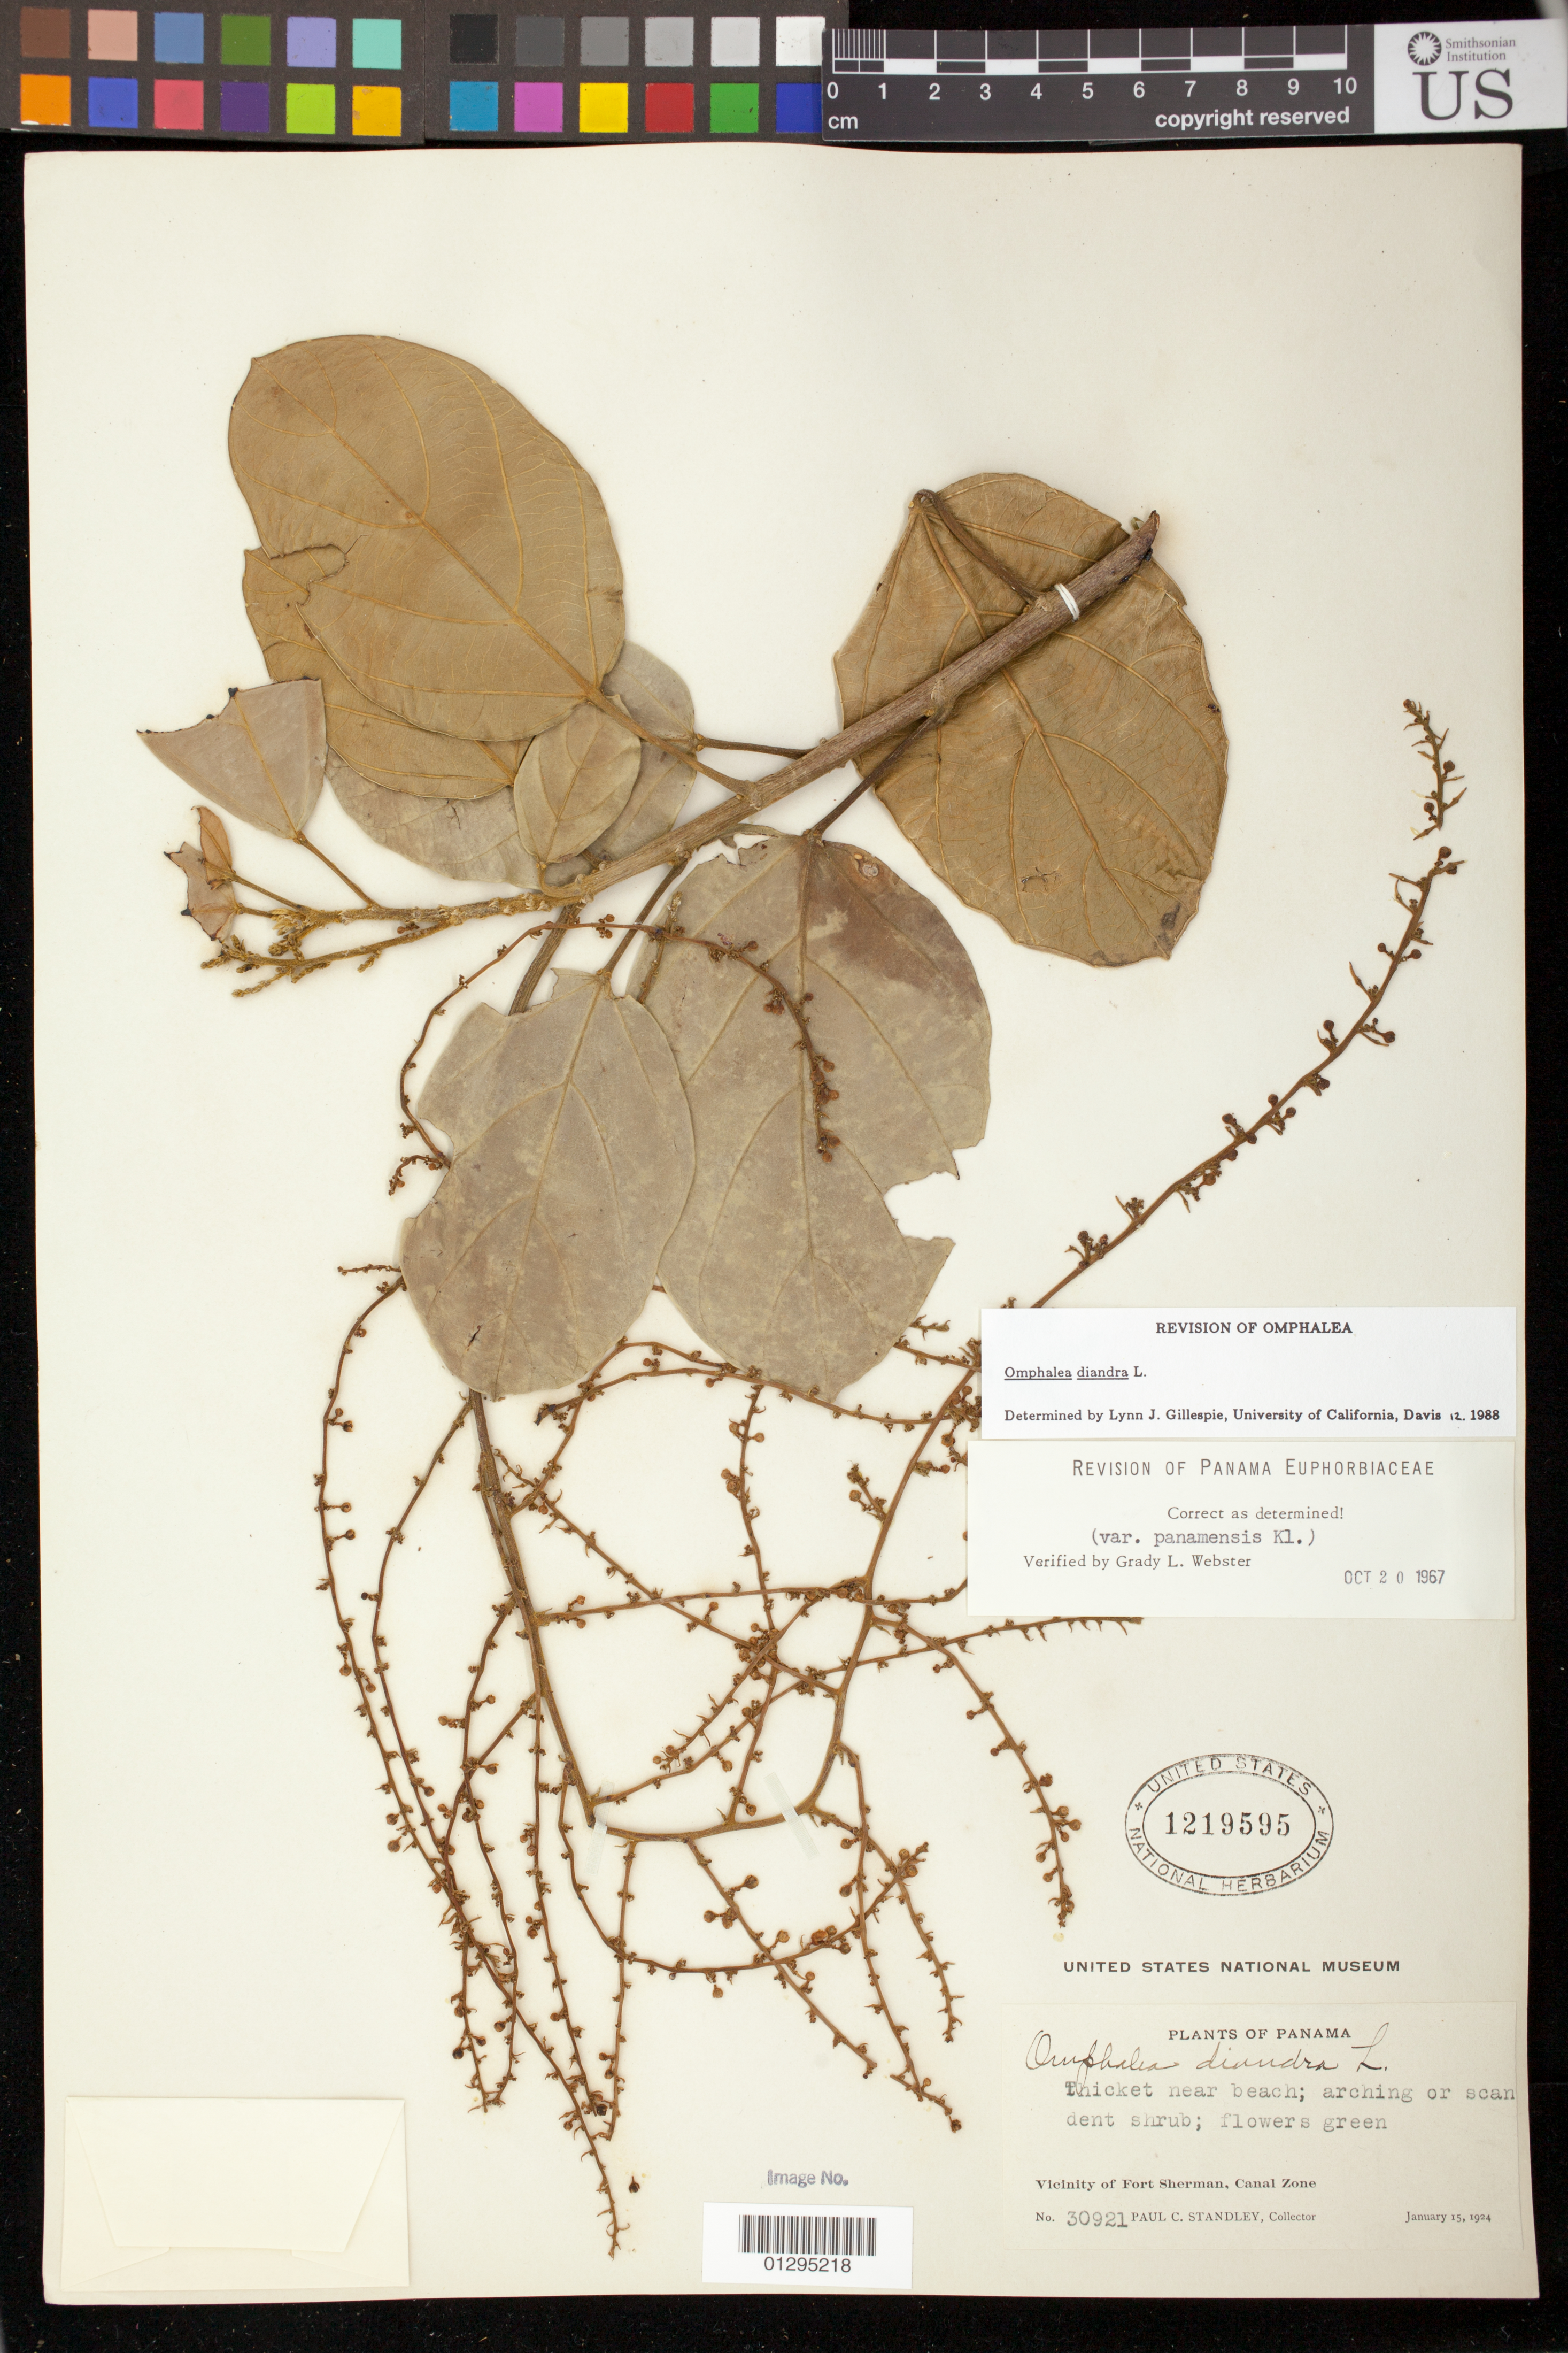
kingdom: Plantae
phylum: Tracheophyta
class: Magnoliopsida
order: Malpighiales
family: Euphorbiaceae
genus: Omphalea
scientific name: Omphalea diandra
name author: L.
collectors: P. C. Standley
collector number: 30921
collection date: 1924-01-15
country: Panama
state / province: Colón / Panamá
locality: Vicinity of Fort Sherman, Canal Zone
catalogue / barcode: US 1219595